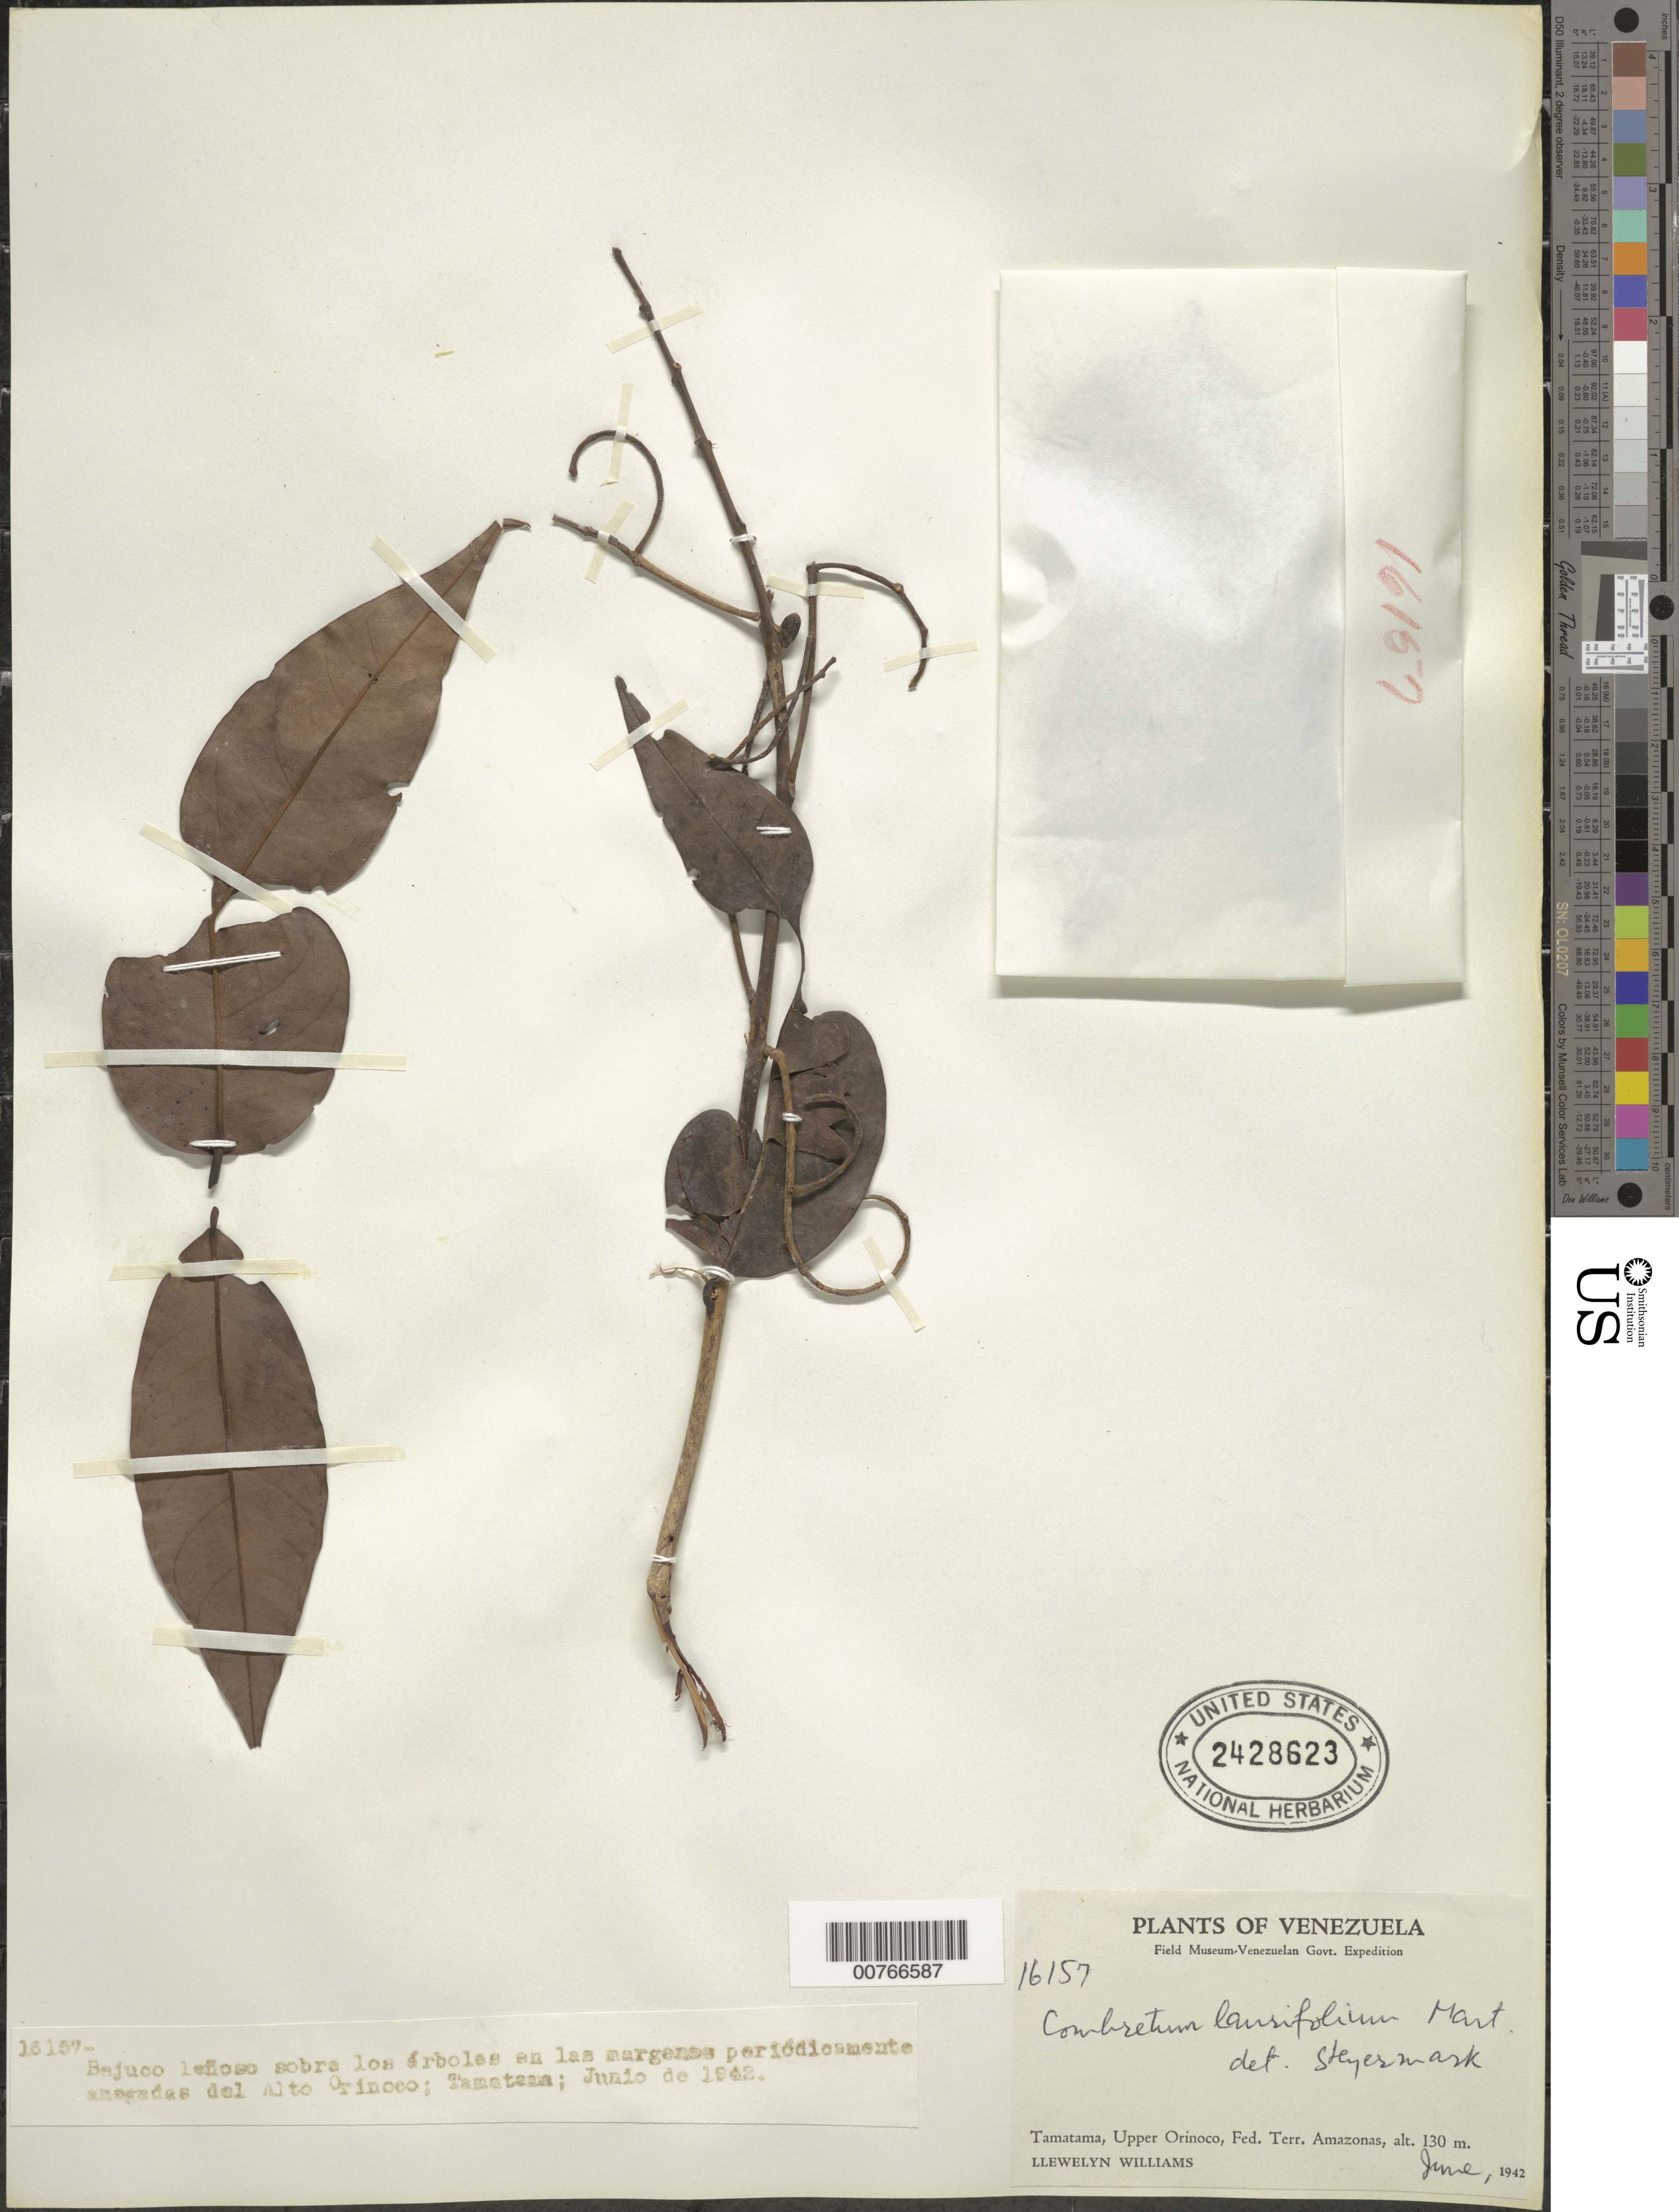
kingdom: Plantae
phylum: Tracheophyta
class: Magnoliopsida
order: Myrtales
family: Combretaceae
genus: Combretum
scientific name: Combretum pyramidatum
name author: Desv.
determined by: Steyermark, Julian A., (VEN)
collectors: Ll. Williams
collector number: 16157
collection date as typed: Jun-42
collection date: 1942-06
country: Venezuela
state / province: Amazonas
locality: Tamatama, Alto Río Orinoco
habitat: Sobre los árboles en las margenes periódicamente anegadas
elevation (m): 130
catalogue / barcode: US 2428623